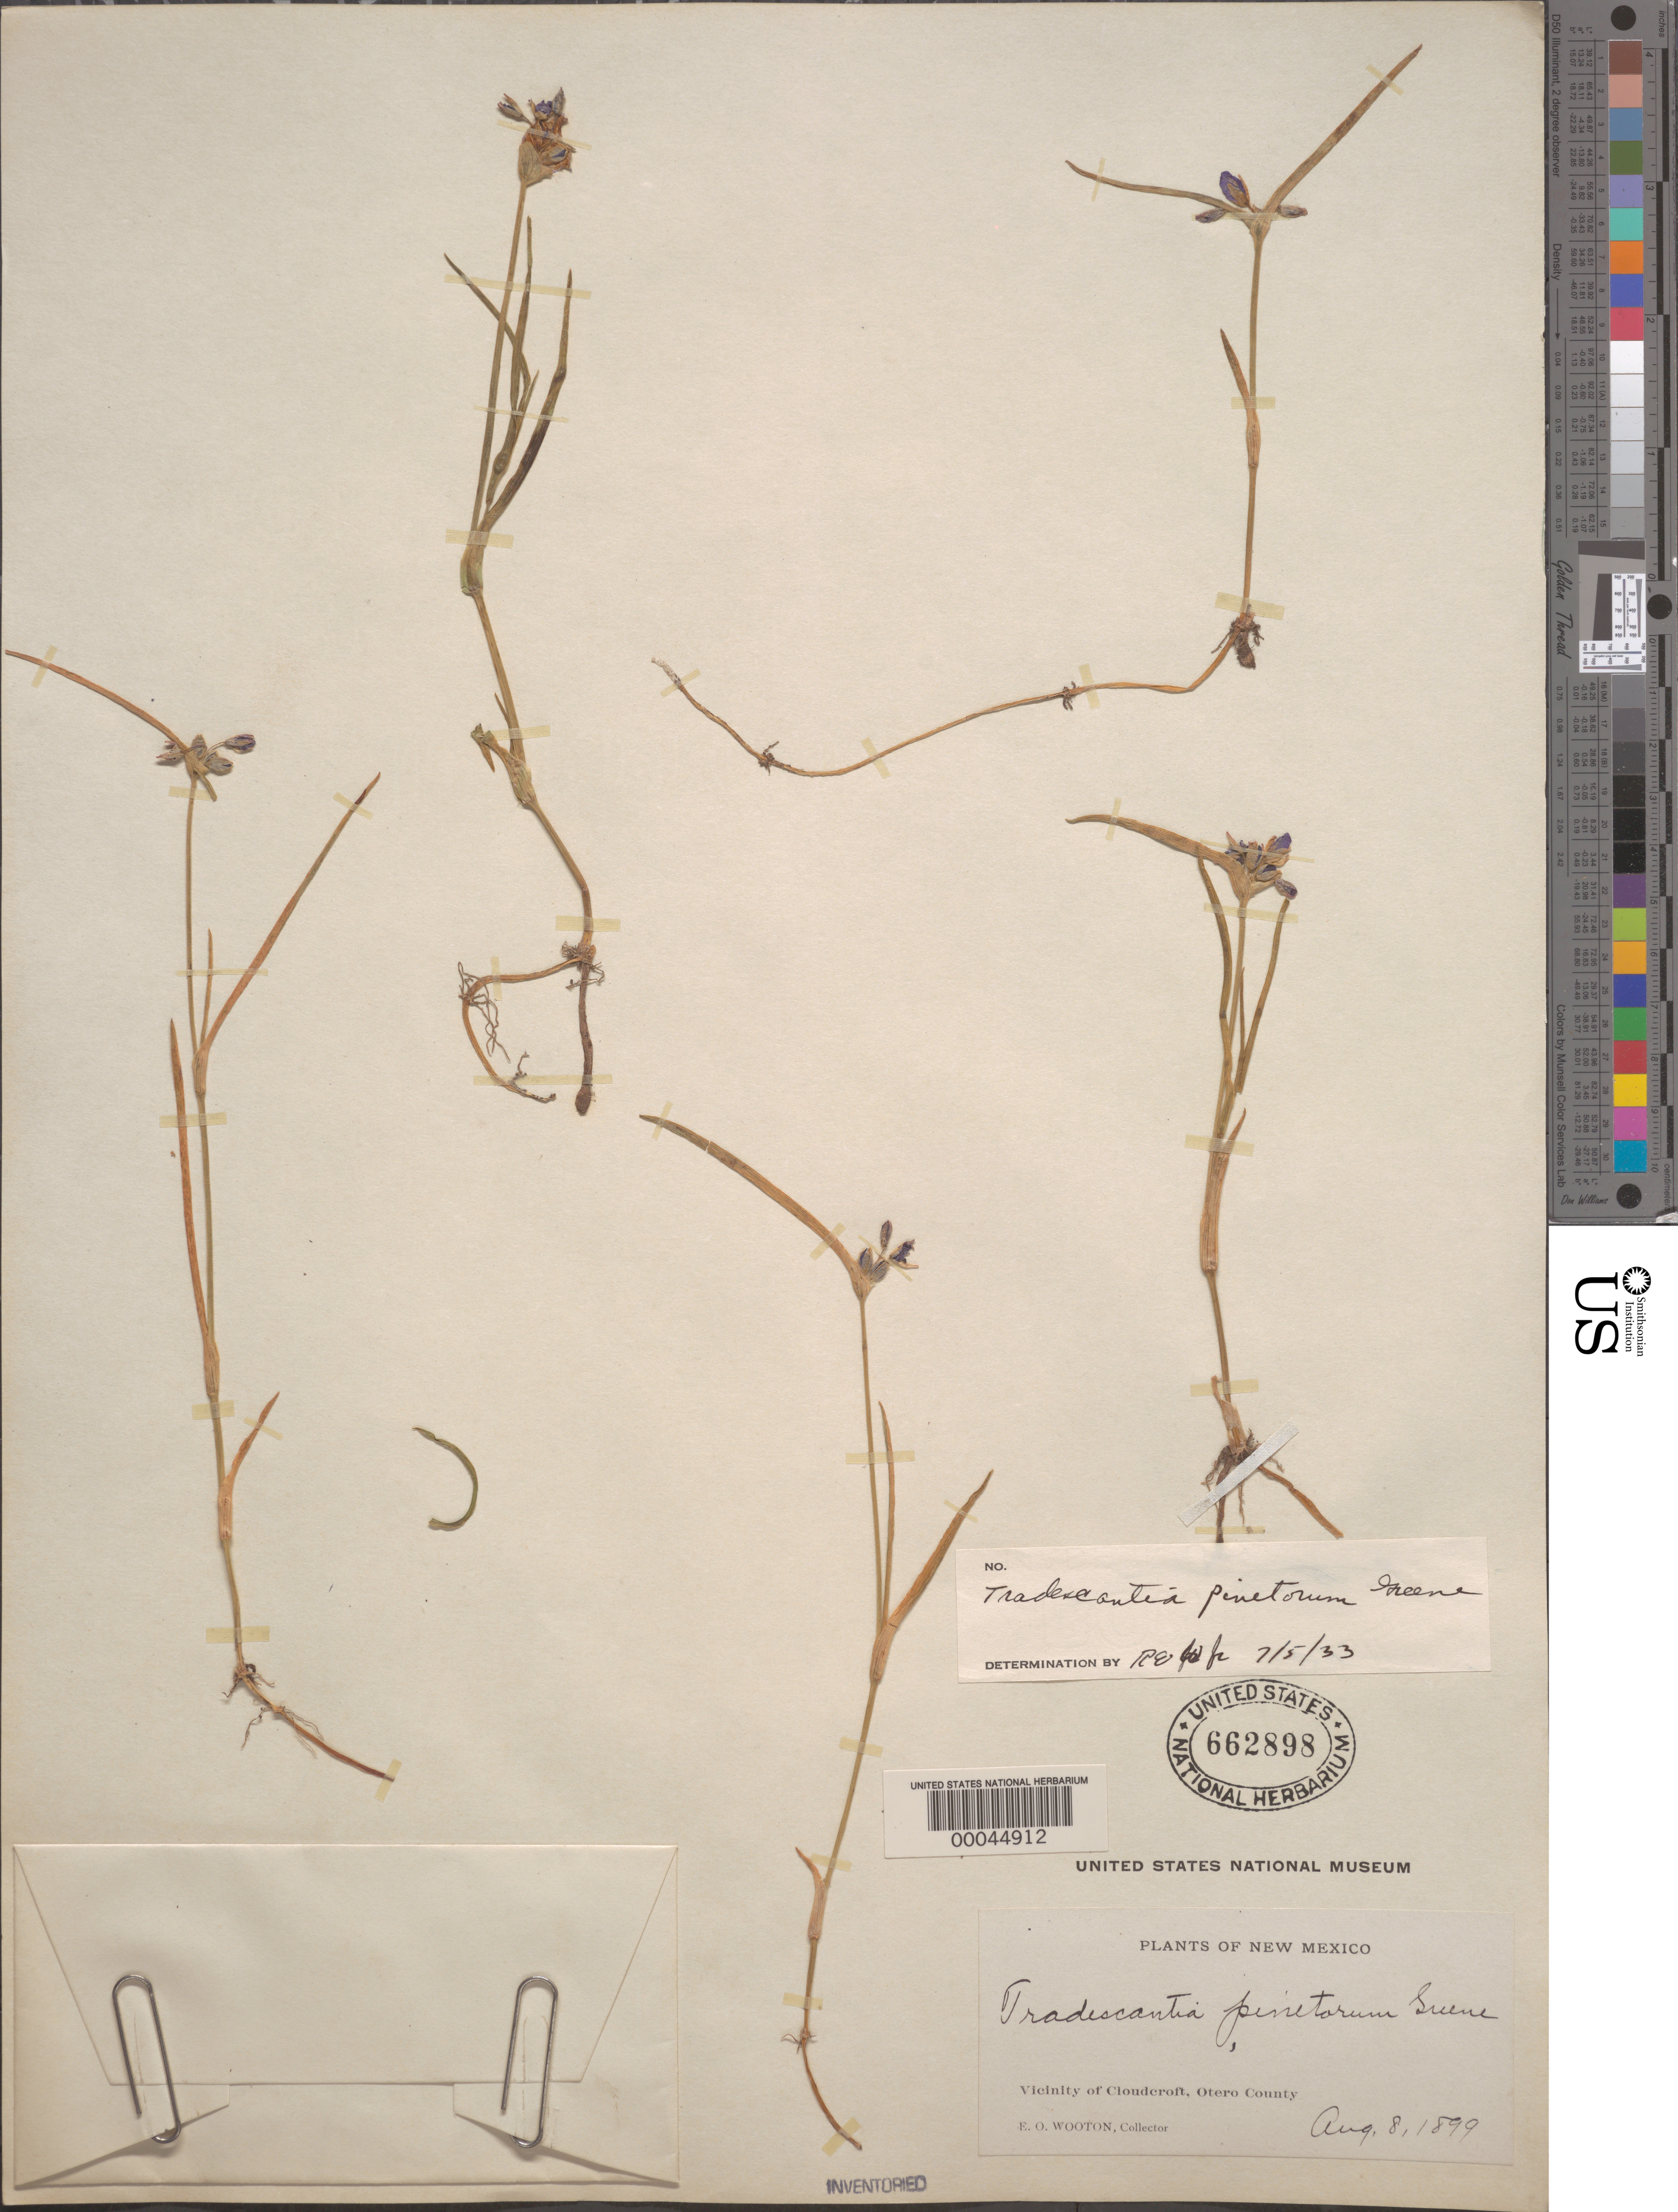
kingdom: Plantae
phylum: Tracheophyta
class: Liliopsida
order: Commelinales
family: Commelinaceae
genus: Tradescantia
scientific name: Tradescantia pinetorum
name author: Greene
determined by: Woodward, R. E.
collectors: E. O. Wooton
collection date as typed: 08 Aug 1899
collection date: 1899-08-08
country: United States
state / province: New Mexico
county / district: Otero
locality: Cloudcroft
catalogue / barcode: US 662898